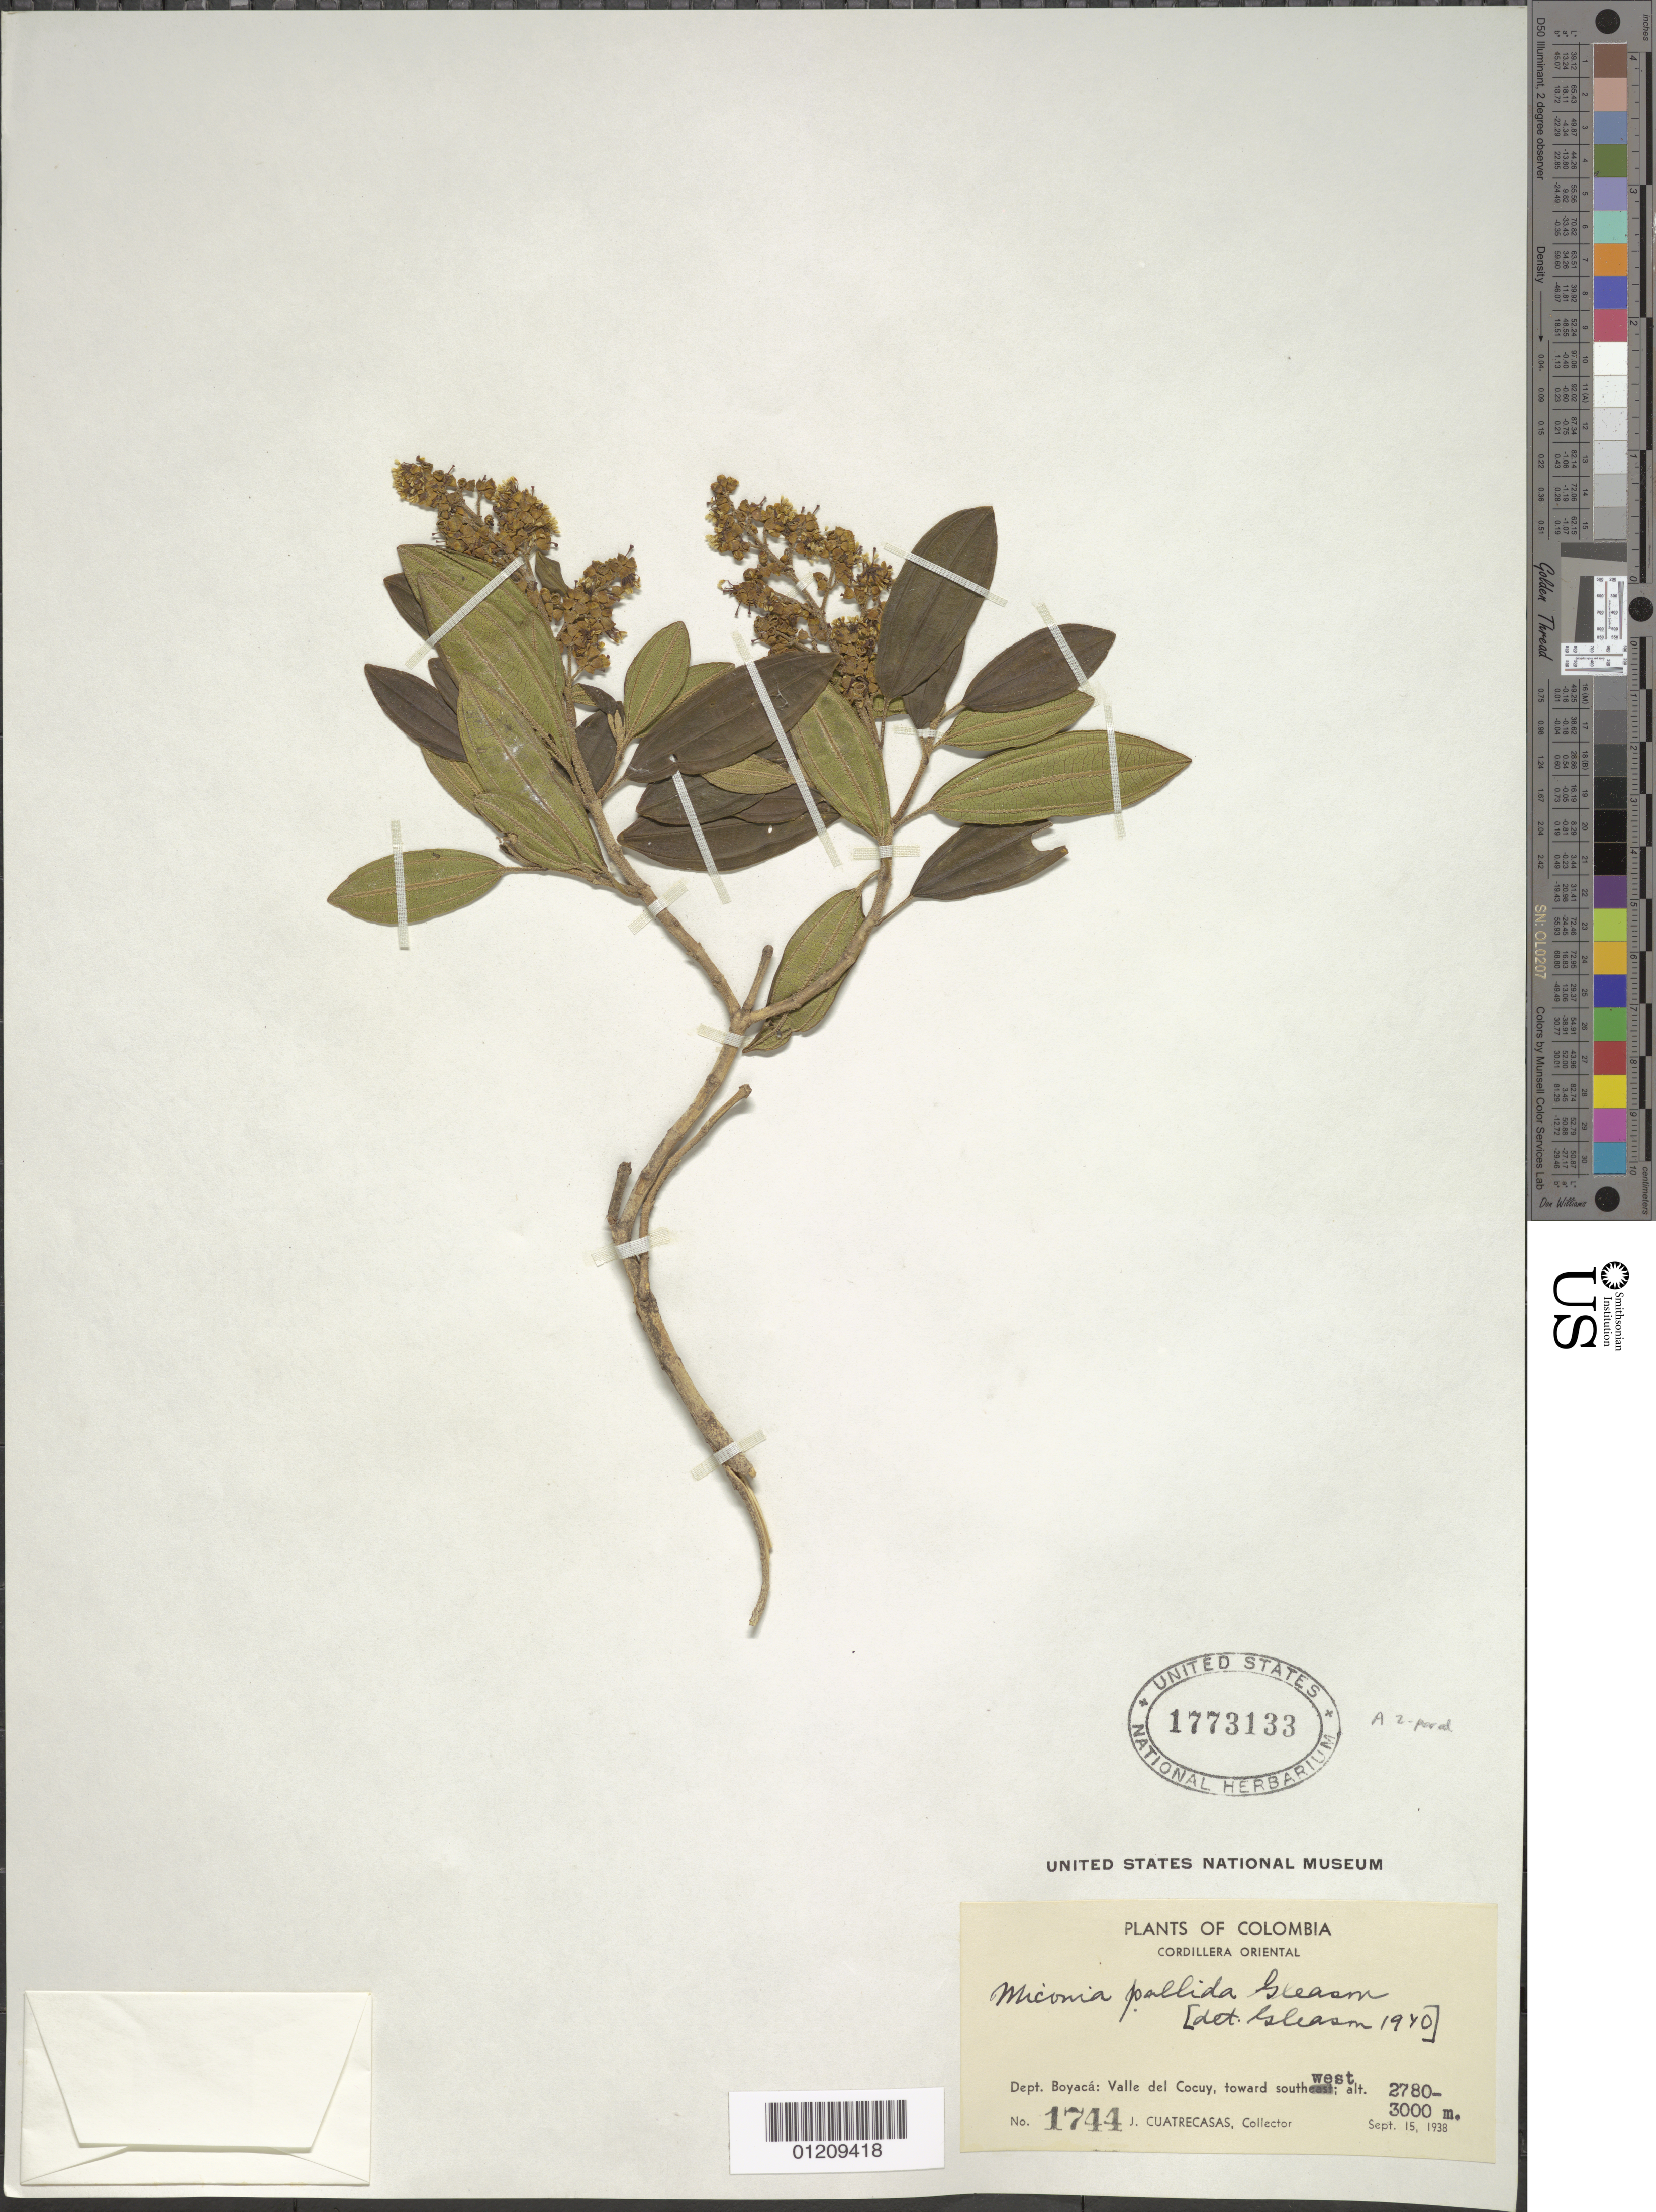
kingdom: Plantae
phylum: Tracheophyta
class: Magnoliopsida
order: Myrtales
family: Melastomataceae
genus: Miconia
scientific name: Miconia mesmeana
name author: Gleason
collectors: J. Cuatrecasas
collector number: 1744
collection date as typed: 15 Sep 1938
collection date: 1938-09-15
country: Colombia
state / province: Boyacá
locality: Valle del Cocuy, toward southwest.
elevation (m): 2780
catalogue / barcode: US 1773133